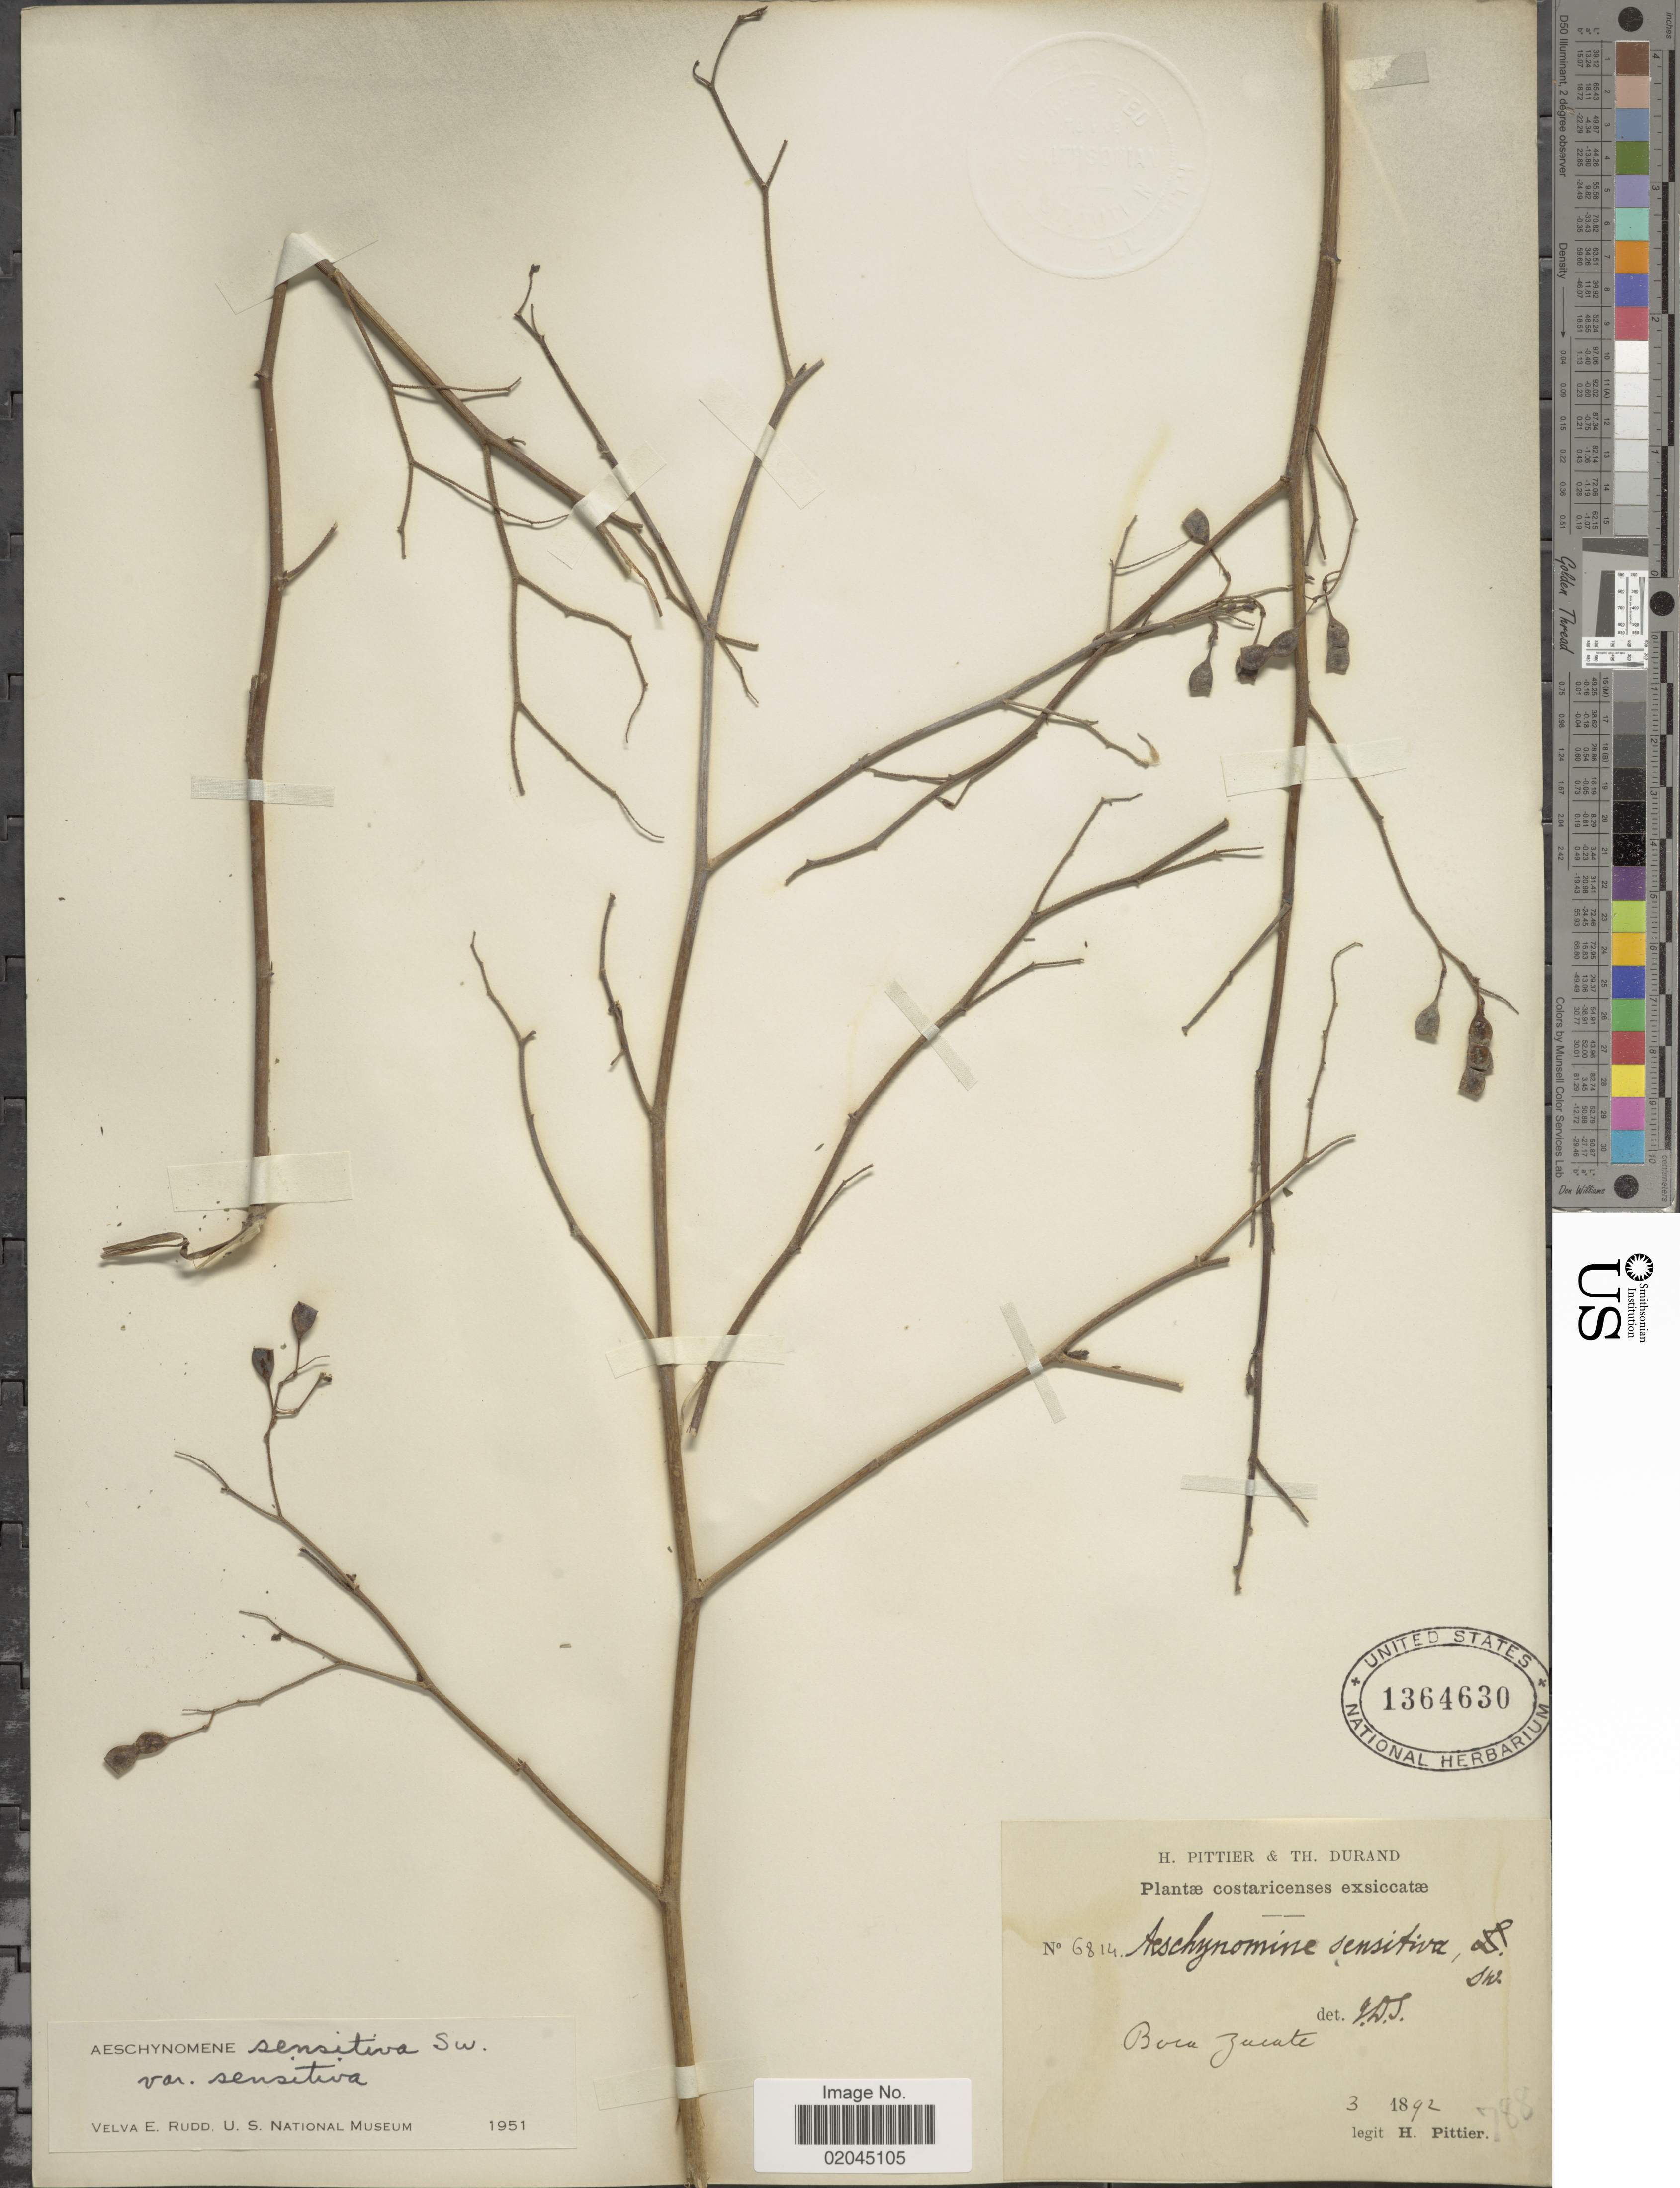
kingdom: Plantae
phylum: Tracheophyta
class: Magnoliopsida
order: Fabales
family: Fabaceae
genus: Aeschynomene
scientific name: Aeschynomene sensitiva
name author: Sw.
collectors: H. F. Pittier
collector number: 6814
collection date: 1892-03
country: Costa Rica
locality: Boca Zacate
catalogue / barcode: US 1364630